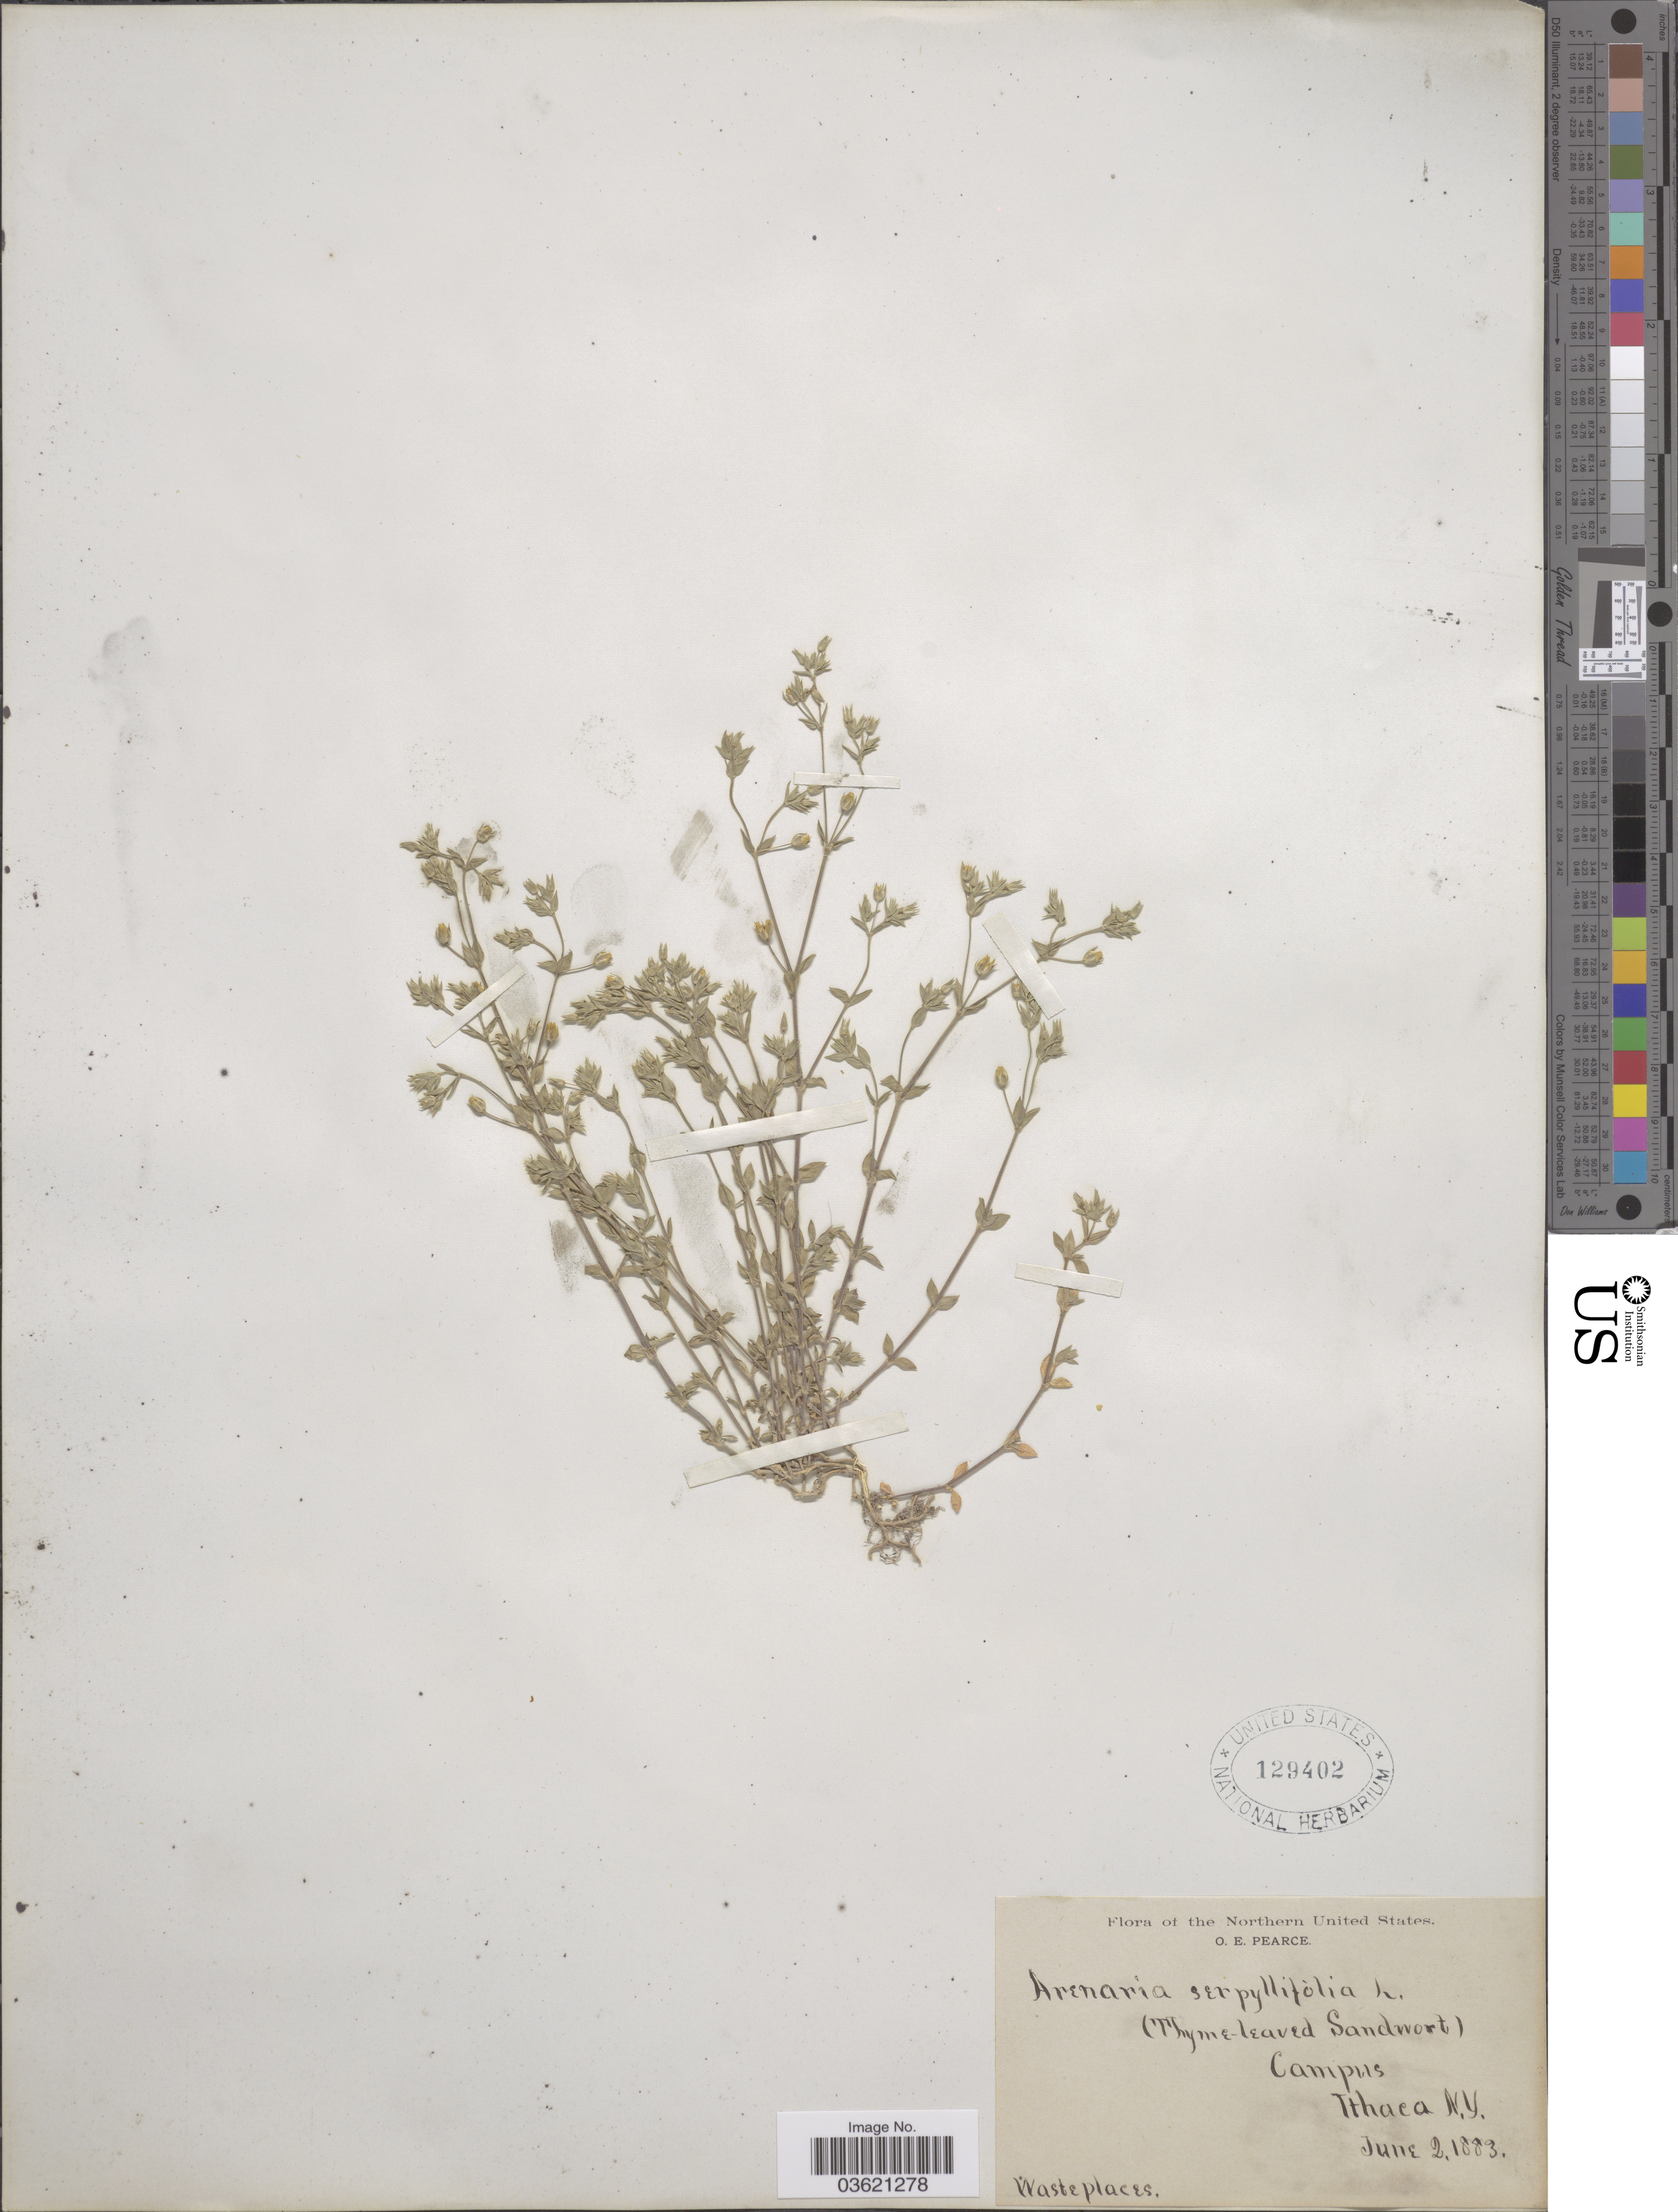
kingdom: Plantae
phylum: Tracheophyta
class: Magnoliopsida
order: Caryophyllales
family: Caryophyllaceae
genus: Arenaria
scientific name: Arenaria serpyllifolia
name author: L.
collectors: O. E. Pearce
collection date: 1883-06-02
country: United States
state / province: New York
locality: The Northern United States. Campus, Ithaca.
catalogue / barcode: US 129402